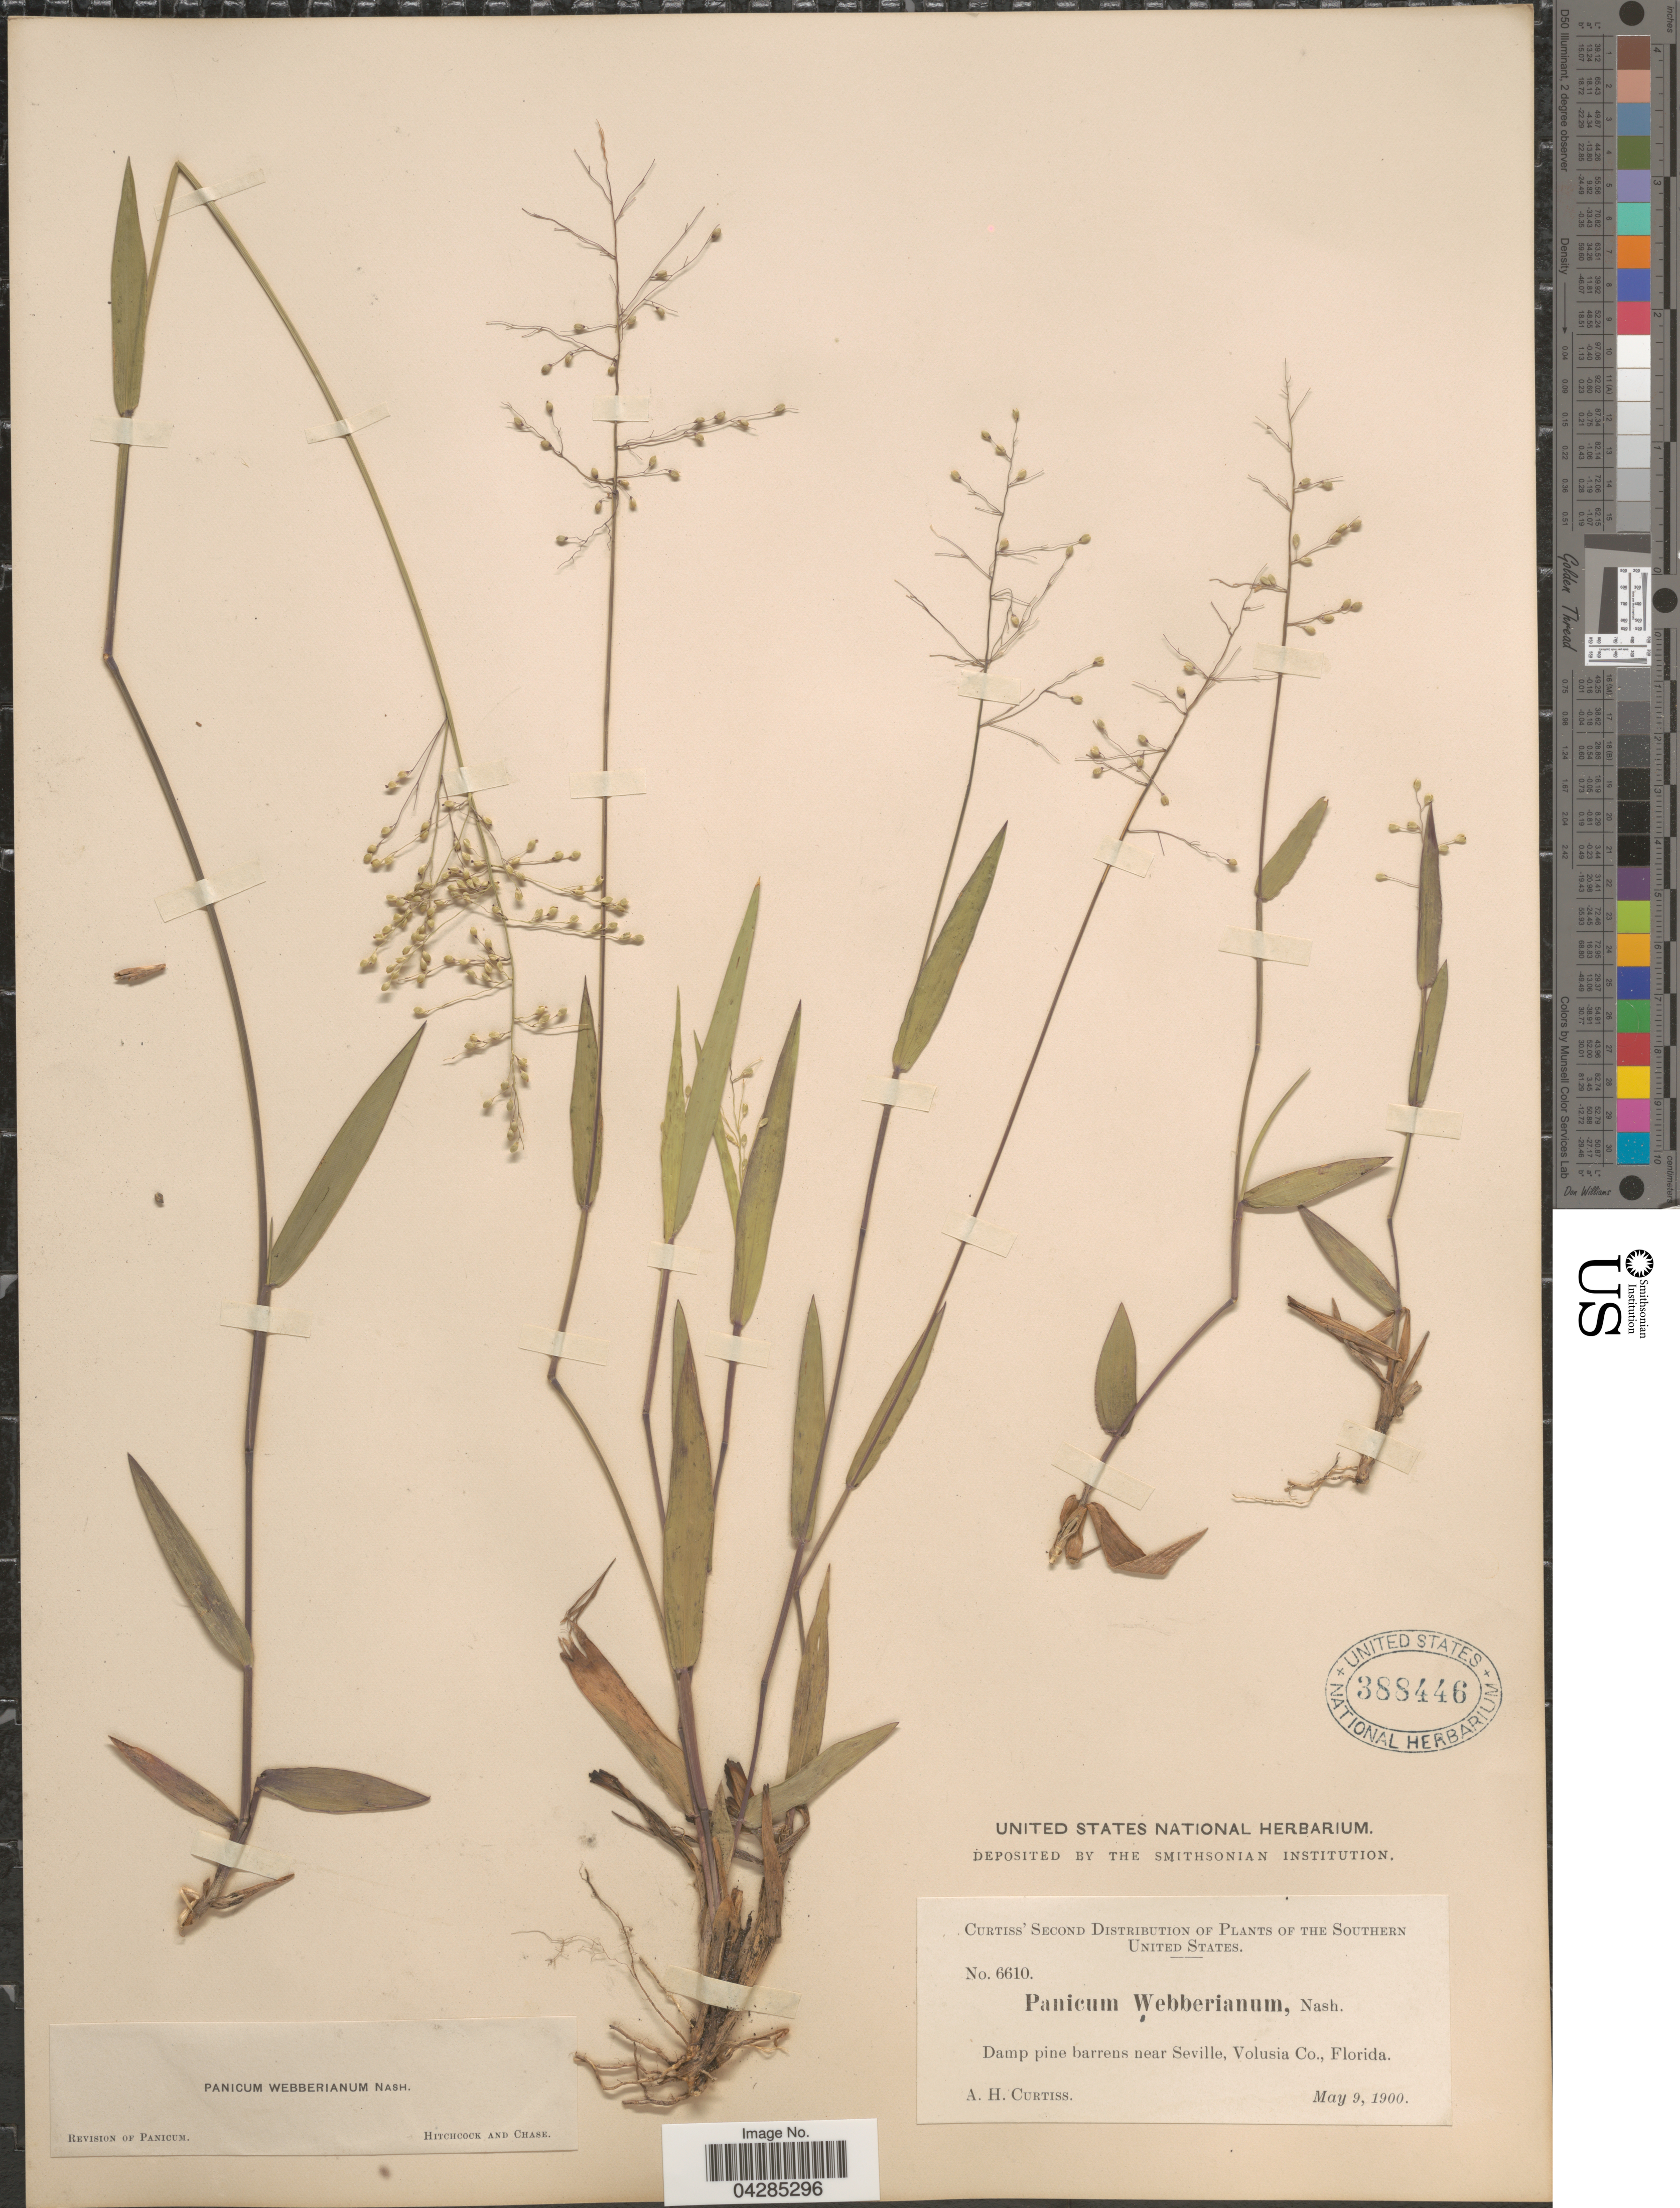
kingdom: Plantae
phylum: Tracheophyta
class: Liliopsida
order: Poales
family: Poaceae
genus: Dichanthelium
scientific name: Dichanthelium portoricense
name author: (Desv. ex Ham.) B.F. Hansen & Wunderlin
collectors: A. H. Curtiss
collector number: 6610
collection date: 1900-05-09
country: United States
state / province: Florida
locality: Southern United States. Damp pine barrens near Seville, Volusia Co.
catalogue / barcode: US 388446